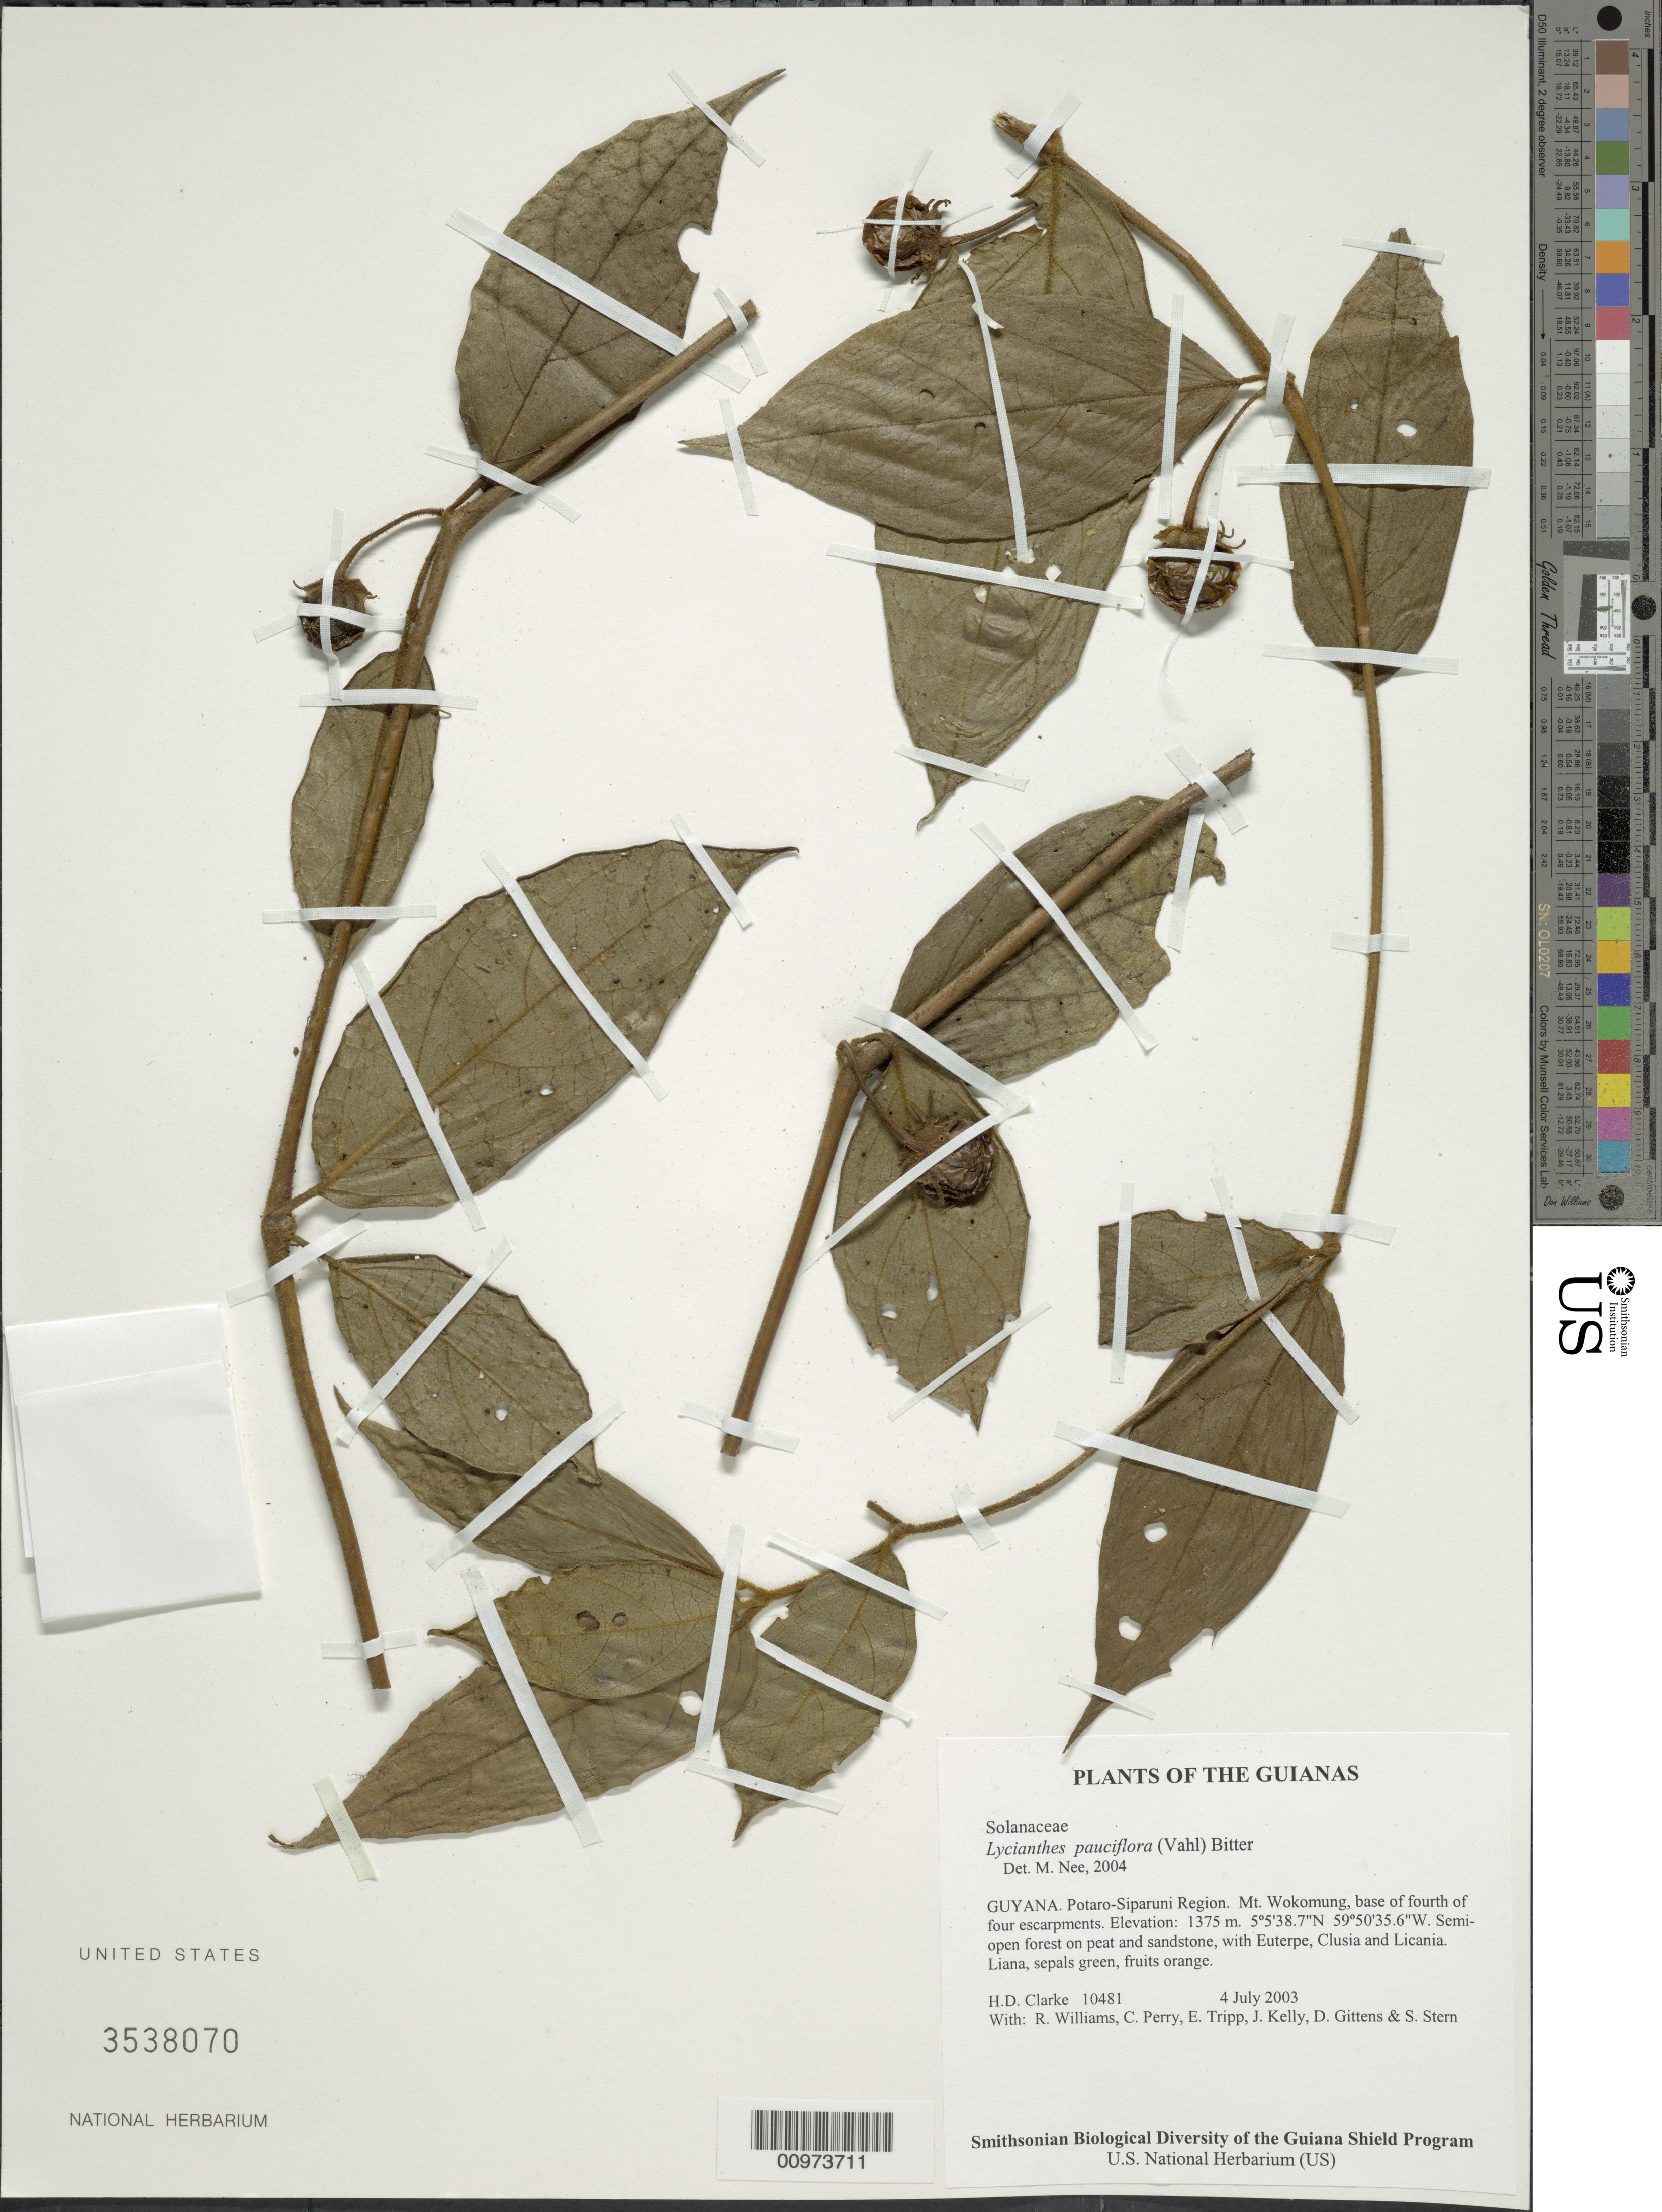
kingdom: Plantae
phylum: Tracheophyta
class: Magnoliopsida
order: Solanales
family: Solanaceae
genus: Lycianthes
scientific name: Lycianthes pauciflora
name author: (Vahl) Bitter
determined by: Nee, Michael H.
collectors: H. D. Clarke, R. Williams, C. Perry, E. Tripp, J. Kelly, D. Gittens & S. R. Stern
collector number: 10481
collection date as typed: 4 July 2003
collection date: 2003-07-04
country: Guyana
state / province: Potaro-Siparuni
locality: Mt. Wokomung, base of fourth of four escarpments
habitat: Semi-open forest on peat and sandstone, with Euterpe, Clusia and Licania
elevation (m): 1375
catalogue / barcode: US 3538070